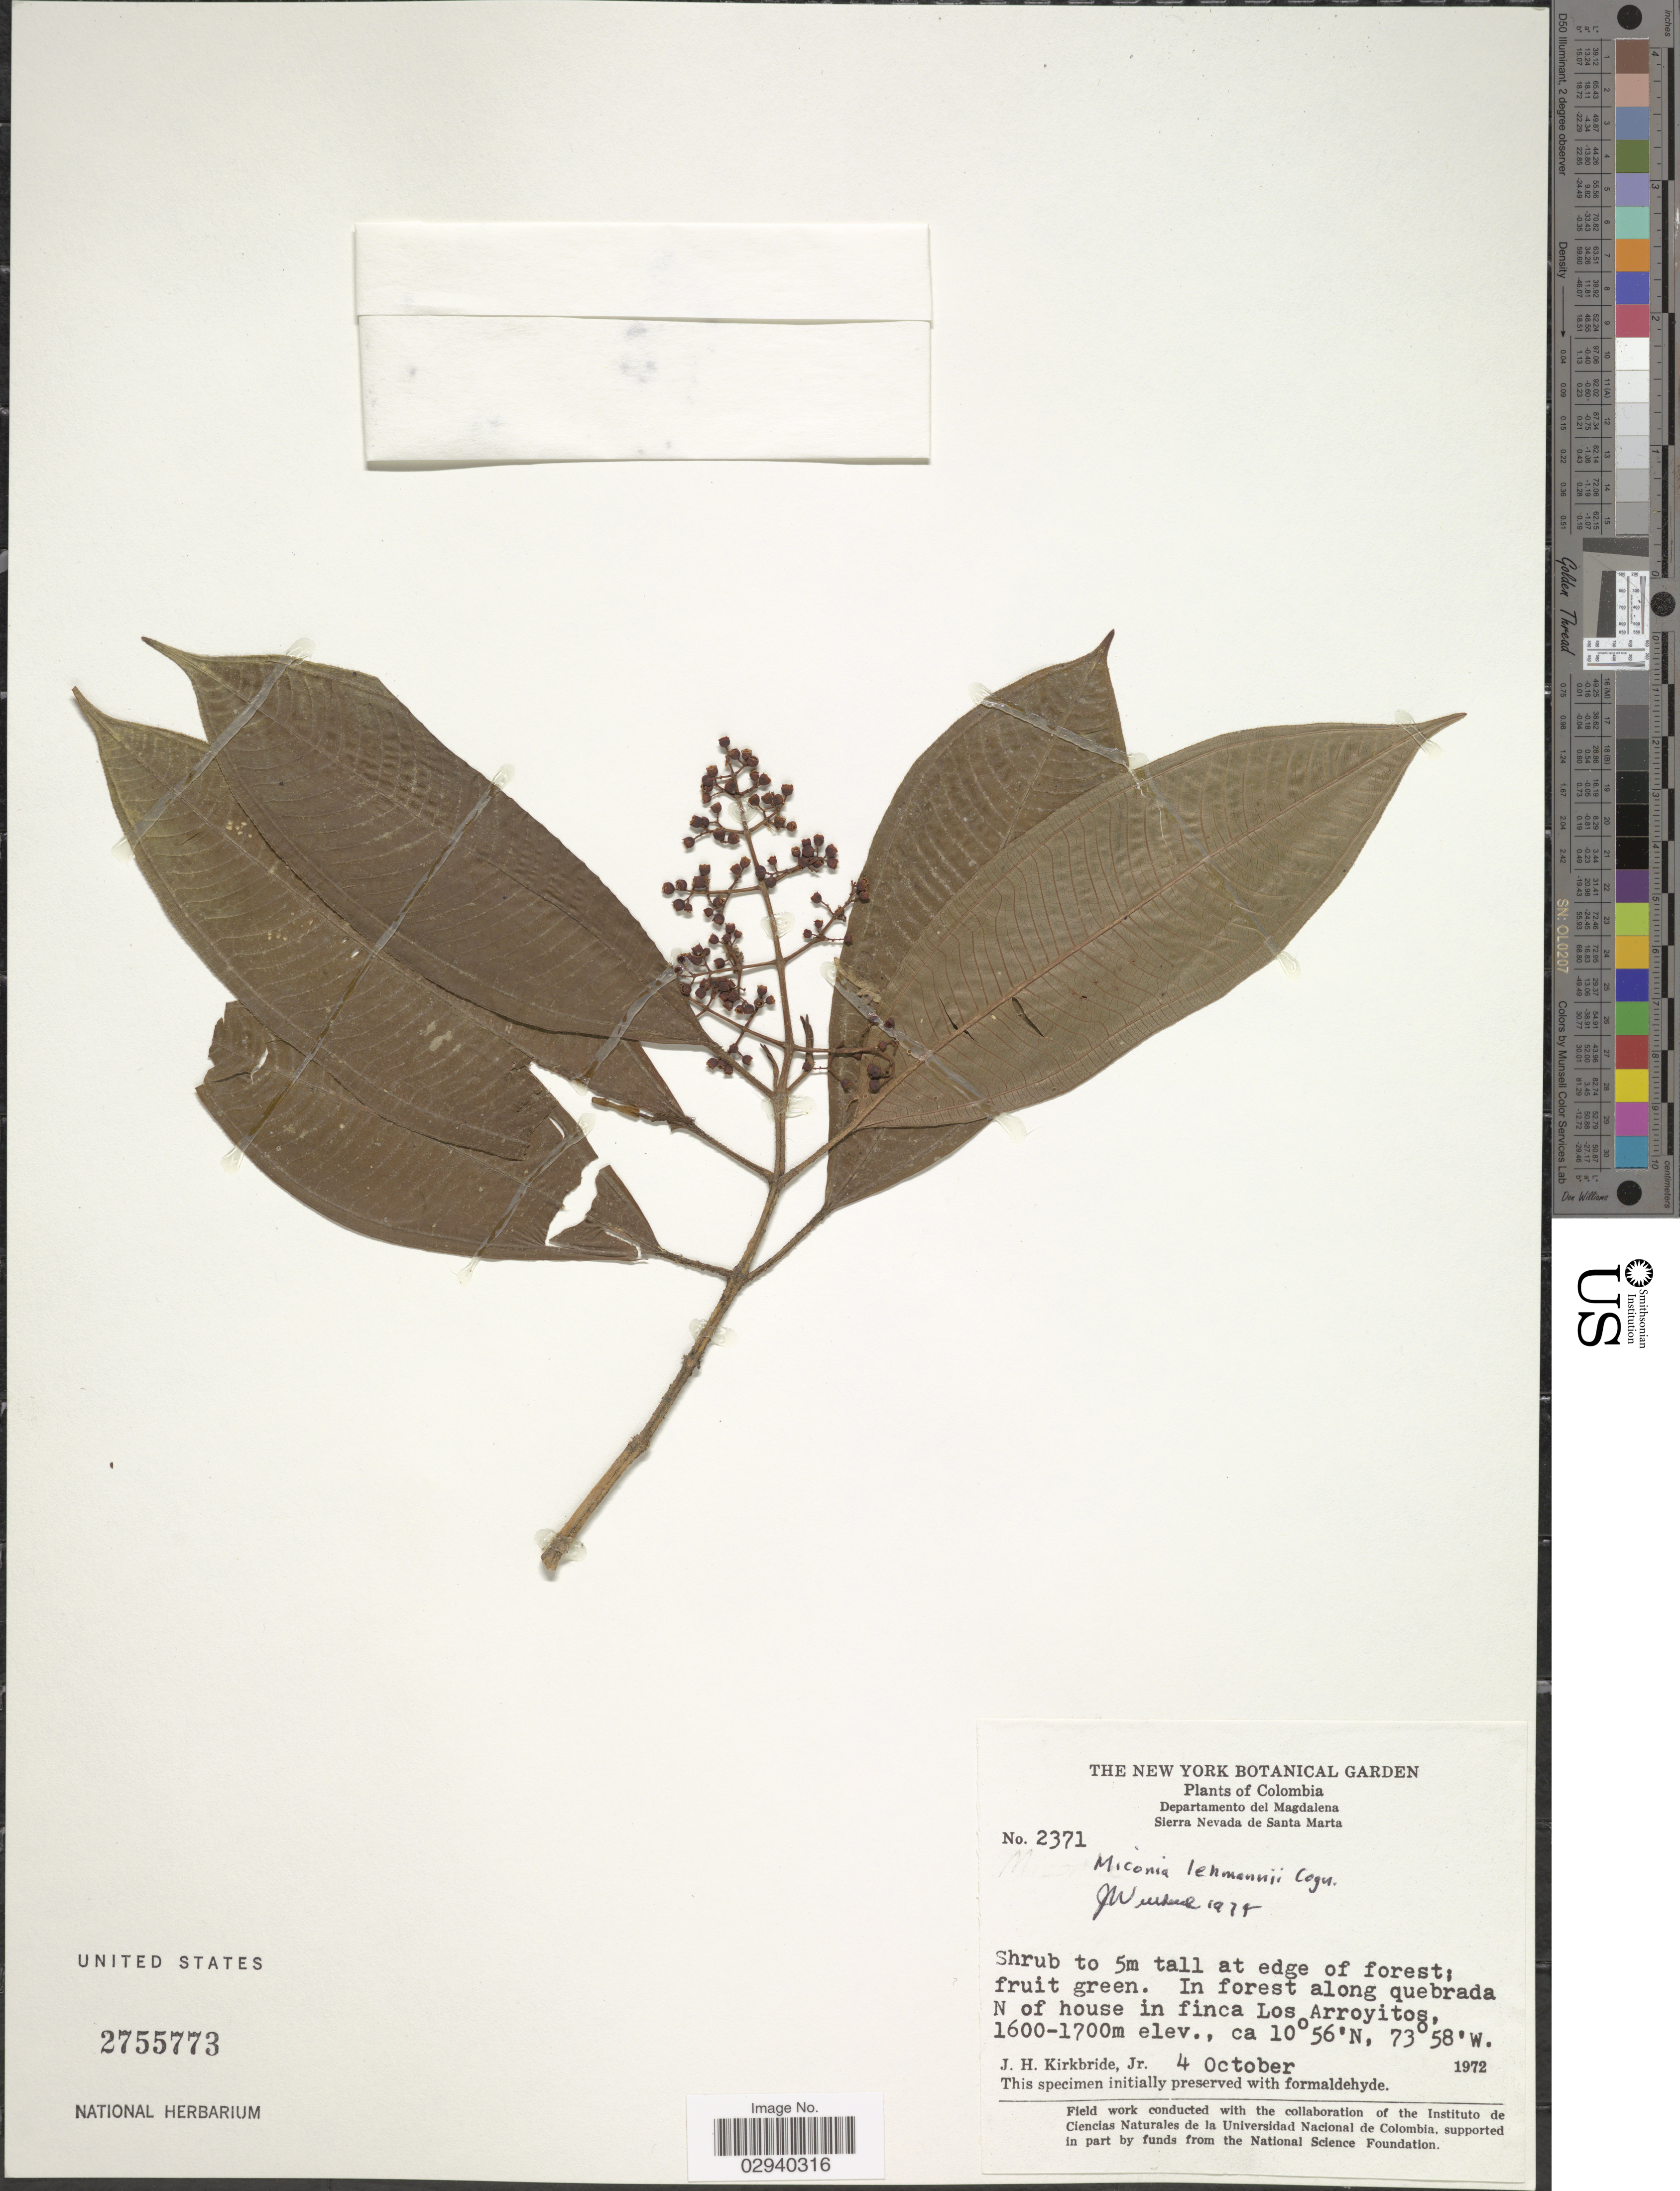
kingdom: Plantae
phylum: Tracheophyta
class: Magnoliopsida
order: Myrtales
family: Melastomataceae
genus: Miconia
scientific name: Miconia lehmannii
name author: Cogn.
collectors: J. H. Kirkbride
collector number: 2371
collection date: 1972-10-04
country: Colombia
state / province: Magdalena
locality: Departamento del Magdalena. Sierra Nevada de Santa Marta. In forest along quebrada N of house in finca Los Arroyitos.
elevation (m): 1600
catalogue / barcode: US 2755773